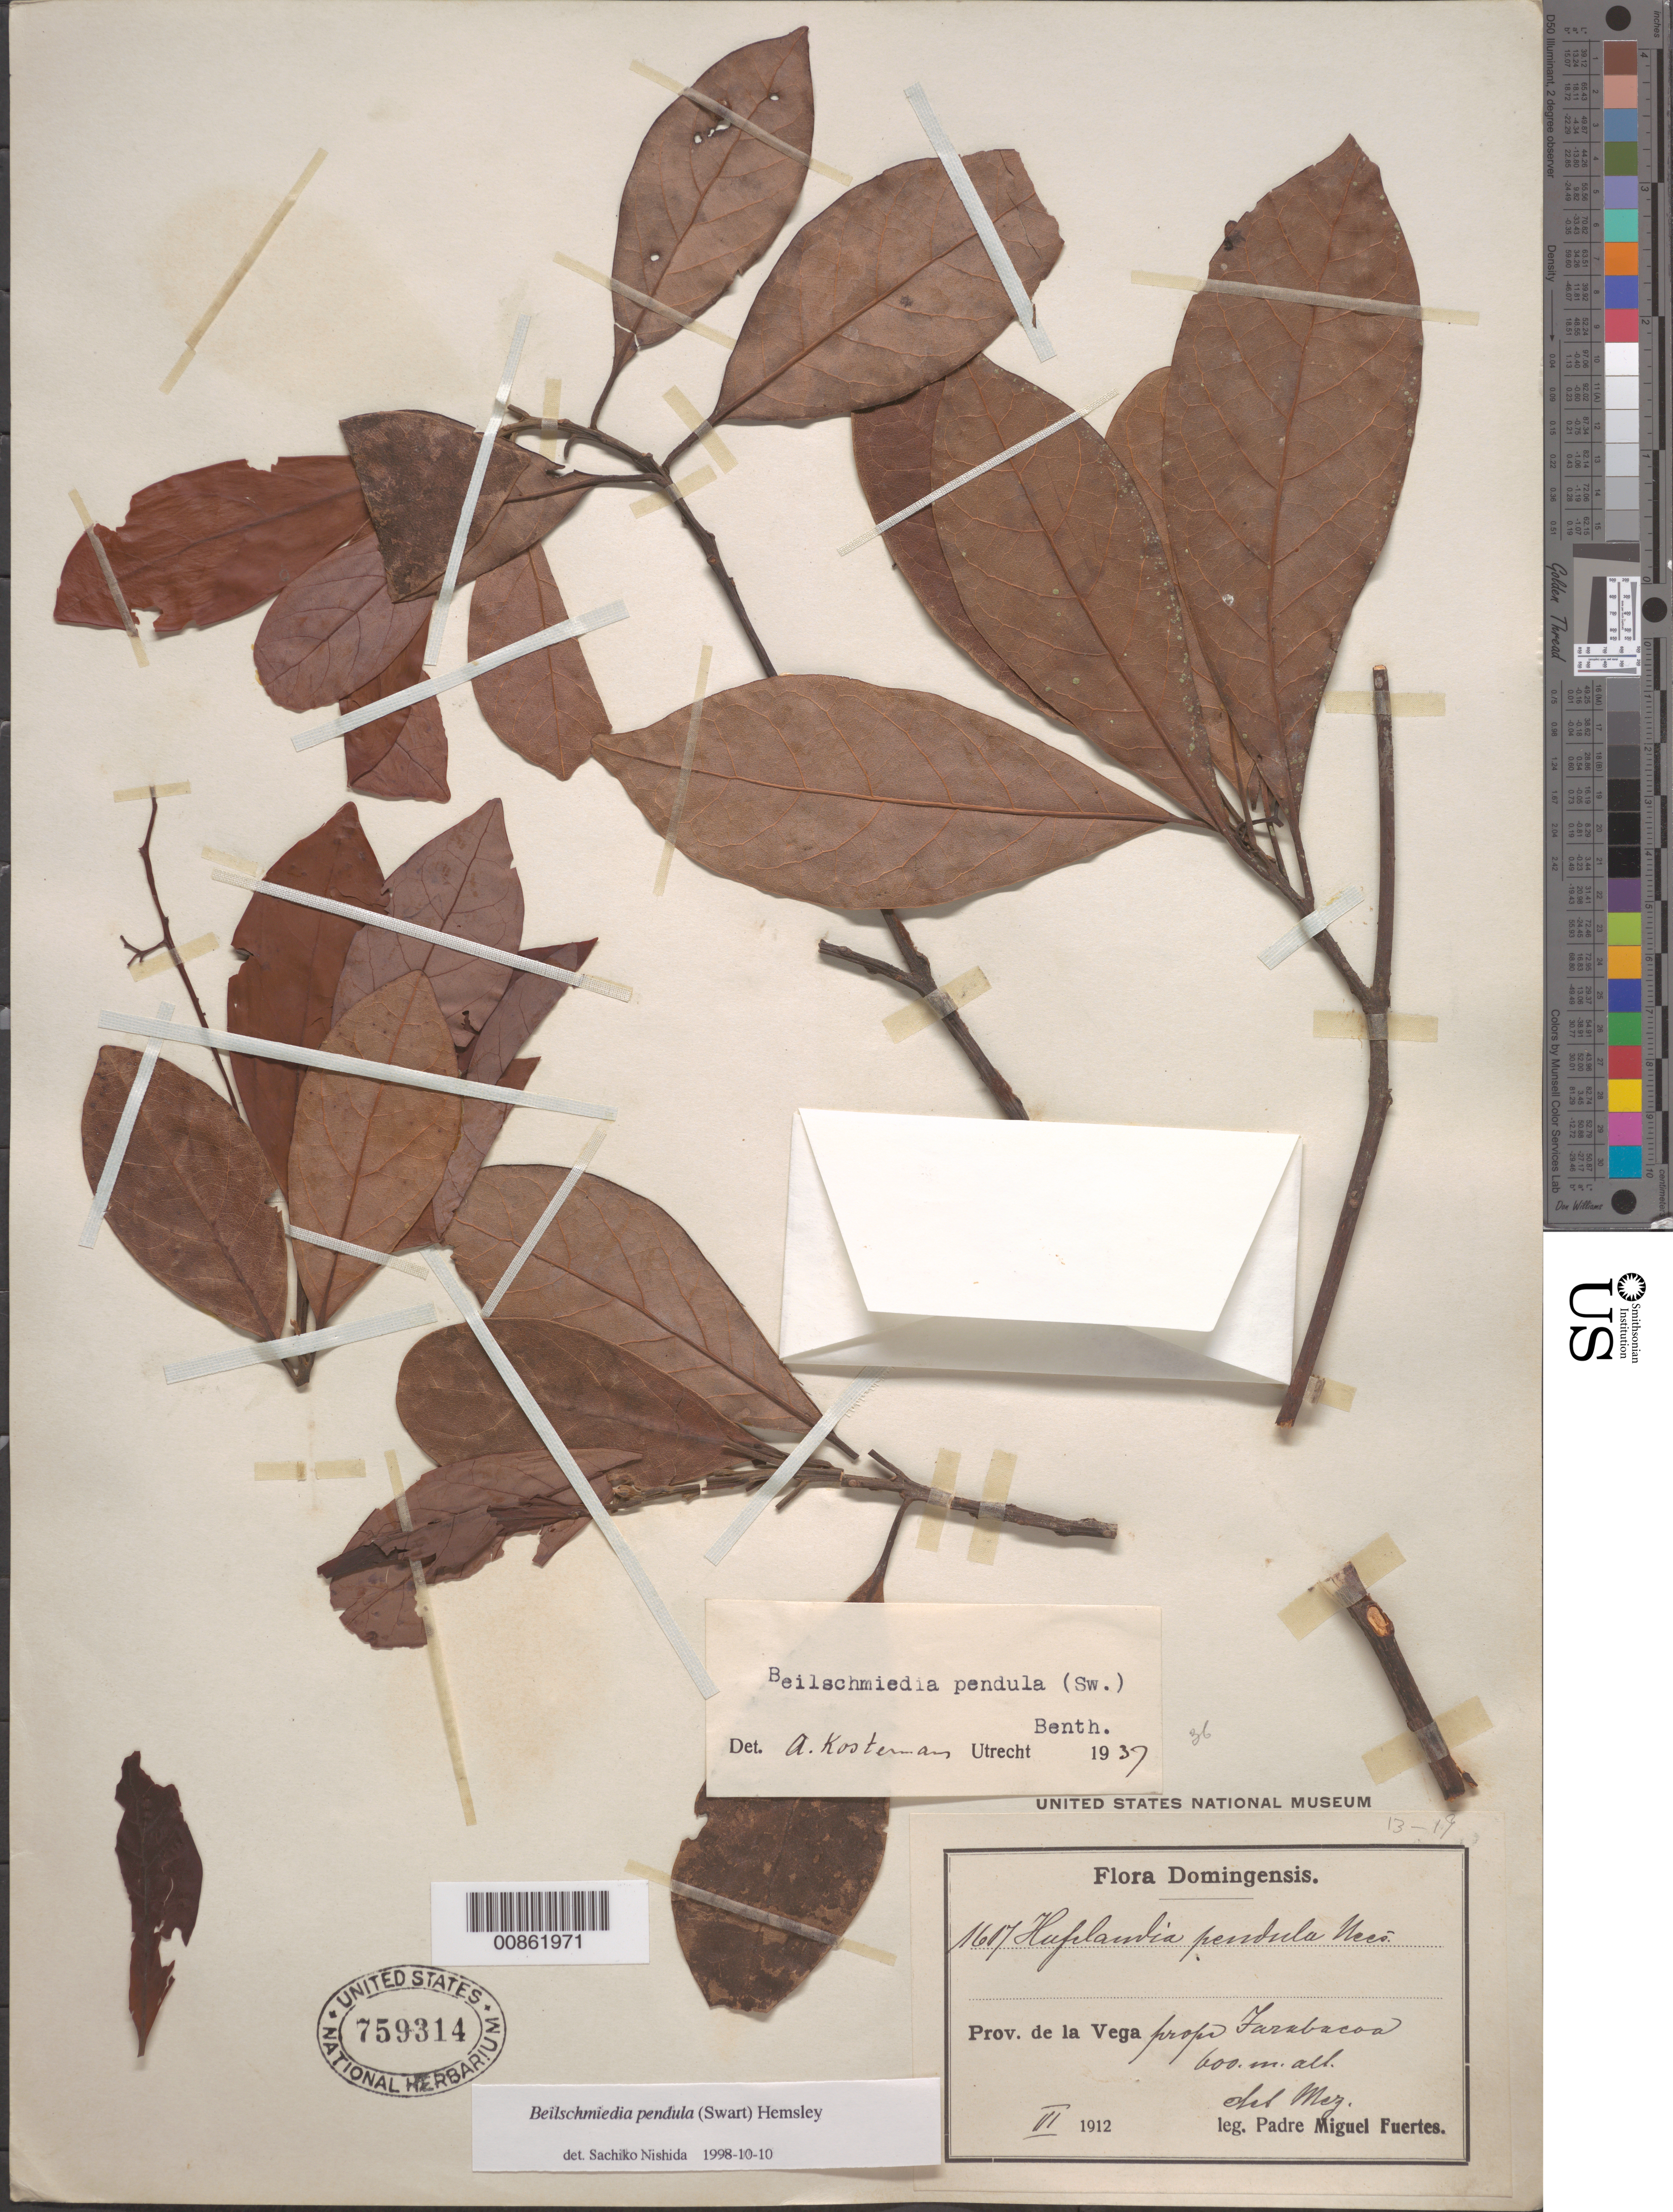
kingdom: Plantae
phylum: Tracheophyta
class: Magnoliopsida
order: Laurales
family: Lauraceae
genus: Beilschmiedia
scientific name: Beilschmiedia pendula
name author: (Sw.) Hemsl.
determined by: Nishida, S.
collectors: M. D. Fuertes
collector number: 1607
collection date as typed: Jun 1912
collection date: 1912-06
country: Dominican Republic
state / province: La Vega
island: Hispaniola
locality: Prope Jarabacoa.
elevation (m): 600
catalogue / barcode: US 759314